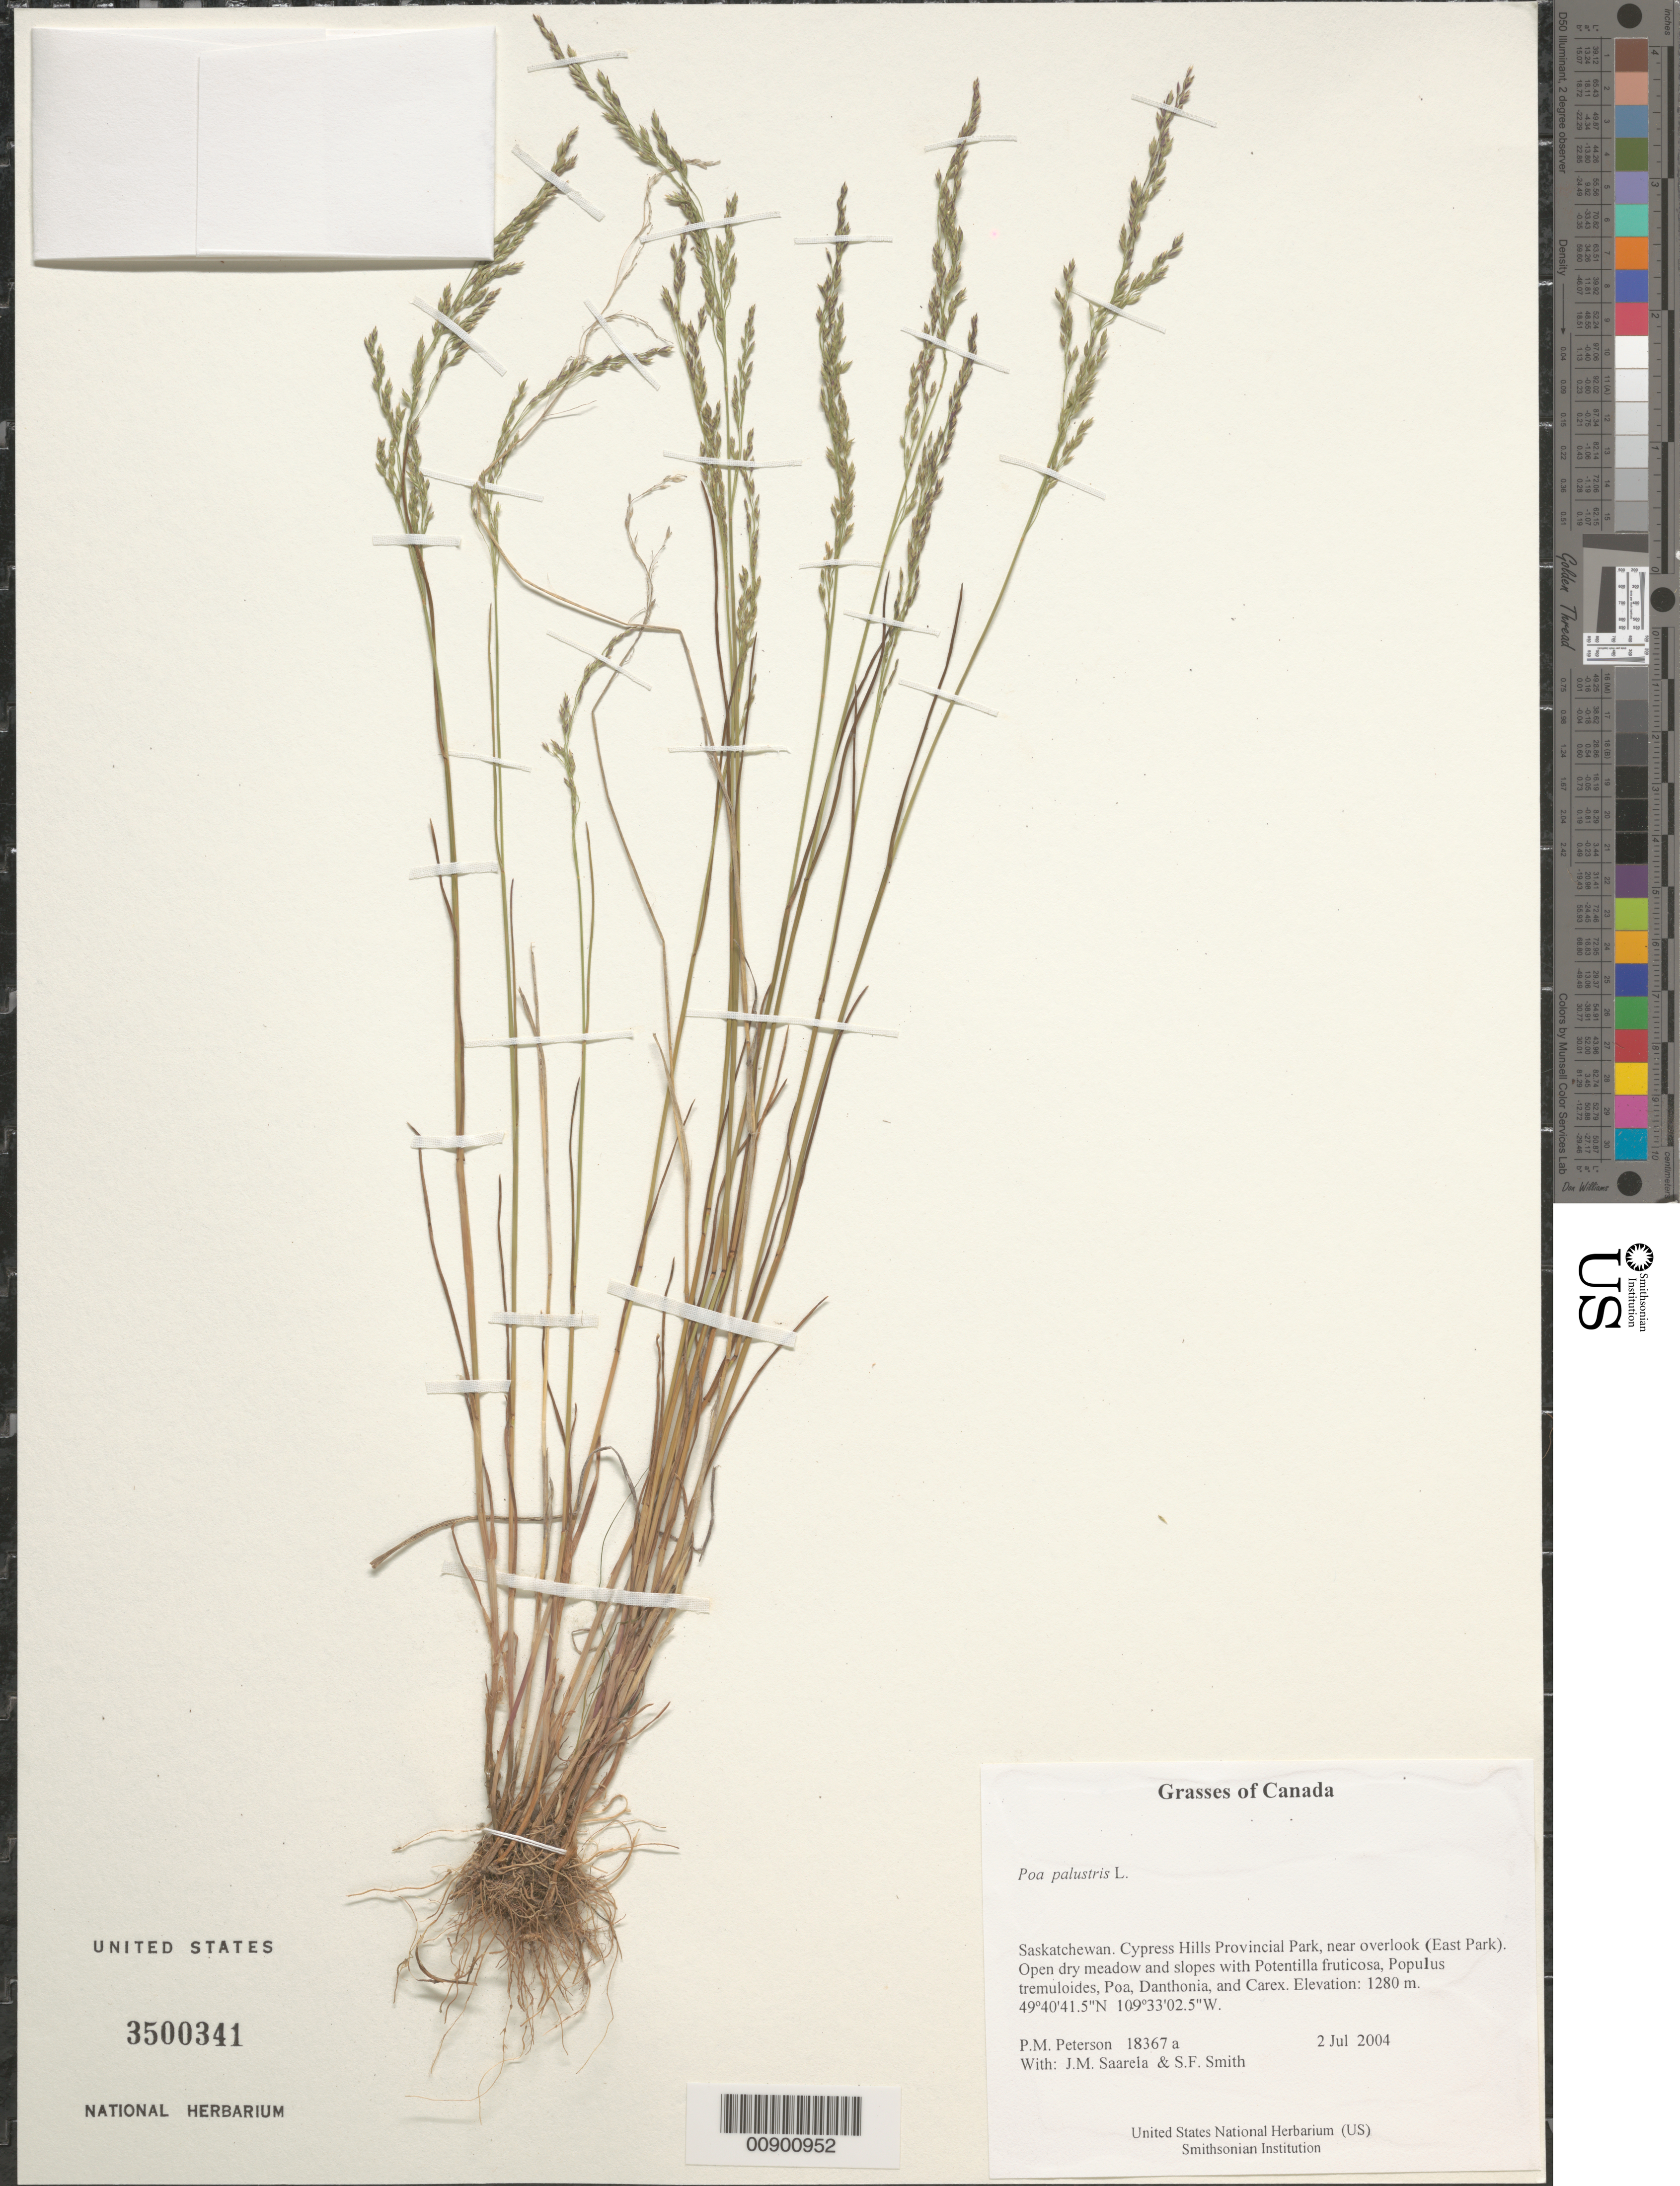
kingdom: Plantae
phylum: Tracheophyta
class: Liliopsida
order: Poales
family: Poaceae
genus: Poa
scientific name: Poa palustris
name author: L.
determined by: Soreng, Robert J., Research Associate (BOT), Smithsonian Institution - National Museum of Natural History (UNITED STATES)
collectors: P. M. Peterson, J. Saarela & S.F. Smith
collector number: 18367 a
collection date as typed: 02 Jul 2004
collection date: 2004-07-02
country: Canada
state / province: Saskatchewan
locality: Cypress Hills Provincial Park, near overlook (East Park). Open dry meadow and slopes with Potentilla fruticosa, Populus tremuloides, Poa, Danthonia, and Carex.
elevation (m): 1280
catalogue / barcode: US 3500341